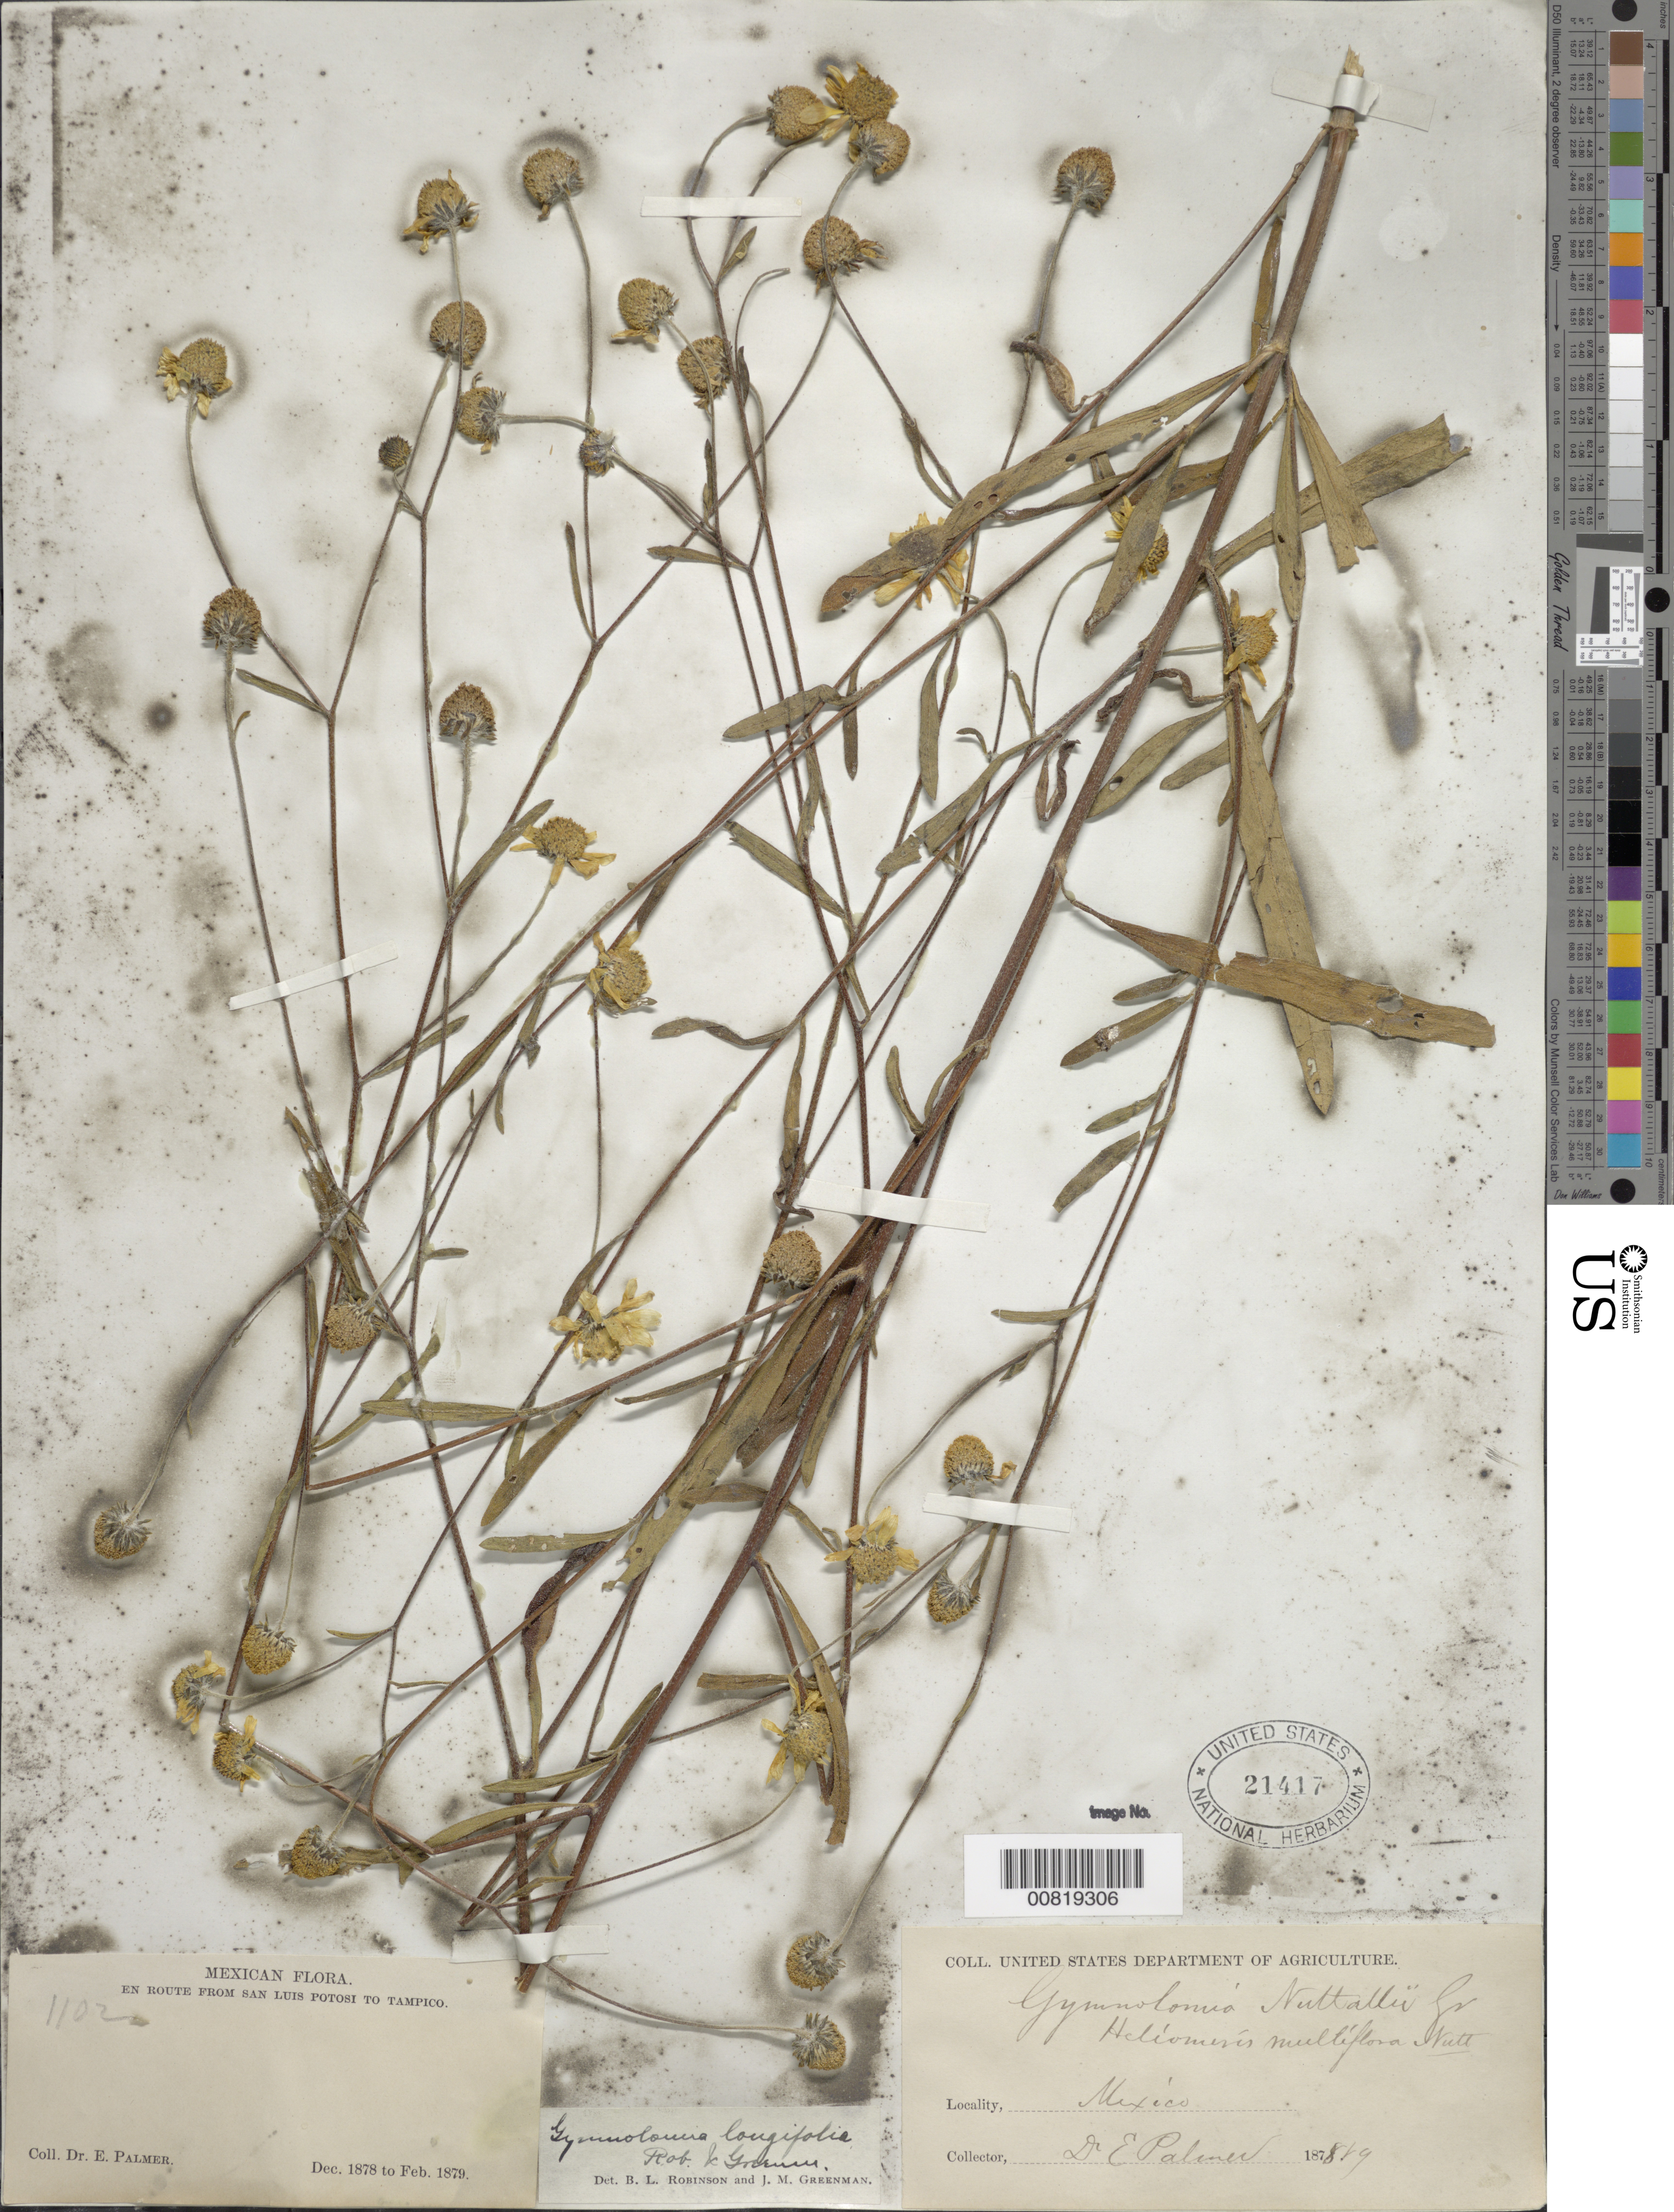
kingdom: Plantae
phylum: Tracheophyta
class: Magnoliopsida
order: Asterales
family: Asteraceae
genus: Heliomeris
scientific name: Heliomeris longifolia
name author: (B.L. Rob.) Cockerell & Greenm.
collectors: E. Palmer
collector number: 1102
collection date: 1878-11/1879-02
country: Mexico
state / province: San Luis Potosí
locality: En Route from San Luis Potosi to Tampico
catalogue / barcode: US 21417